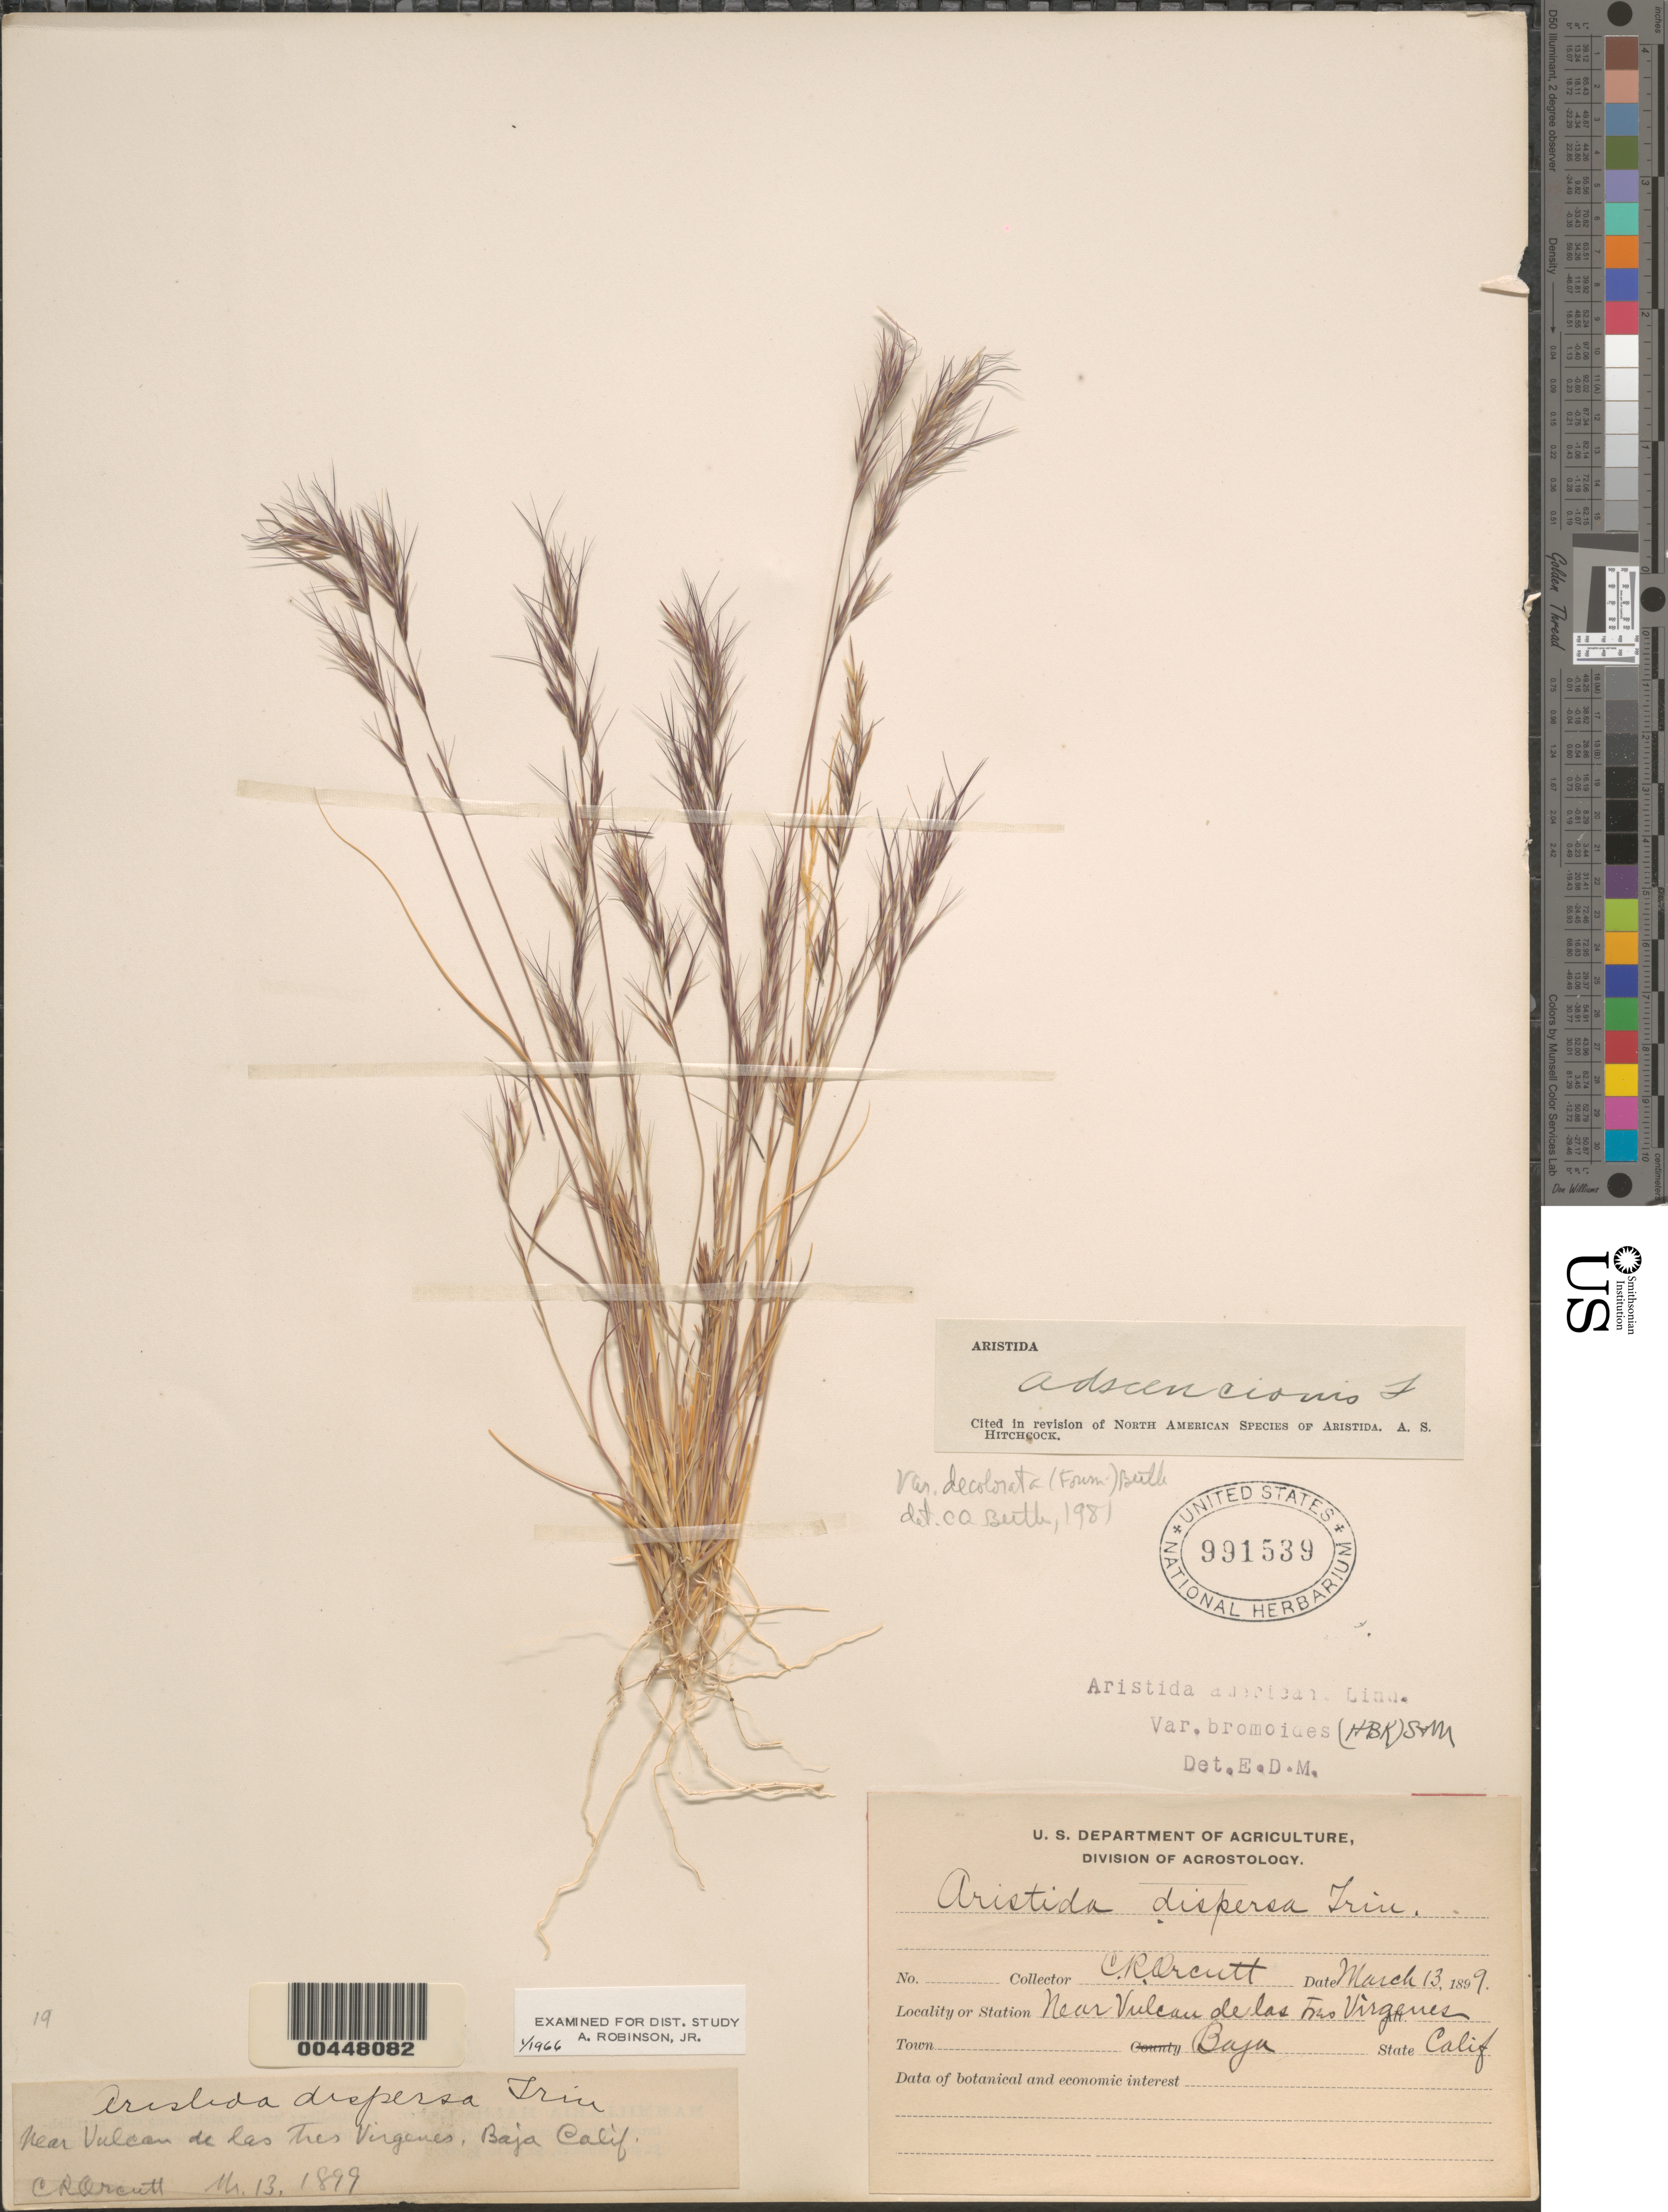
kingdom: Plantae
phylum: Tracheophyta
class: Liliopsida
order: Poales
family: Poaceae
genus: Aristida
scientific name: Aristida adscensionis var. decolorata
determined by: Beetle, O. A.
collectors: C. R. Orcutt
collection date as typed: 13 Mar 1899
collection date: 1899-03-13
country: Mexico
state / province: Baja California Sur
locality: Near Vulcan de las Tres Virgenes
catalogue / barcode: US 991539